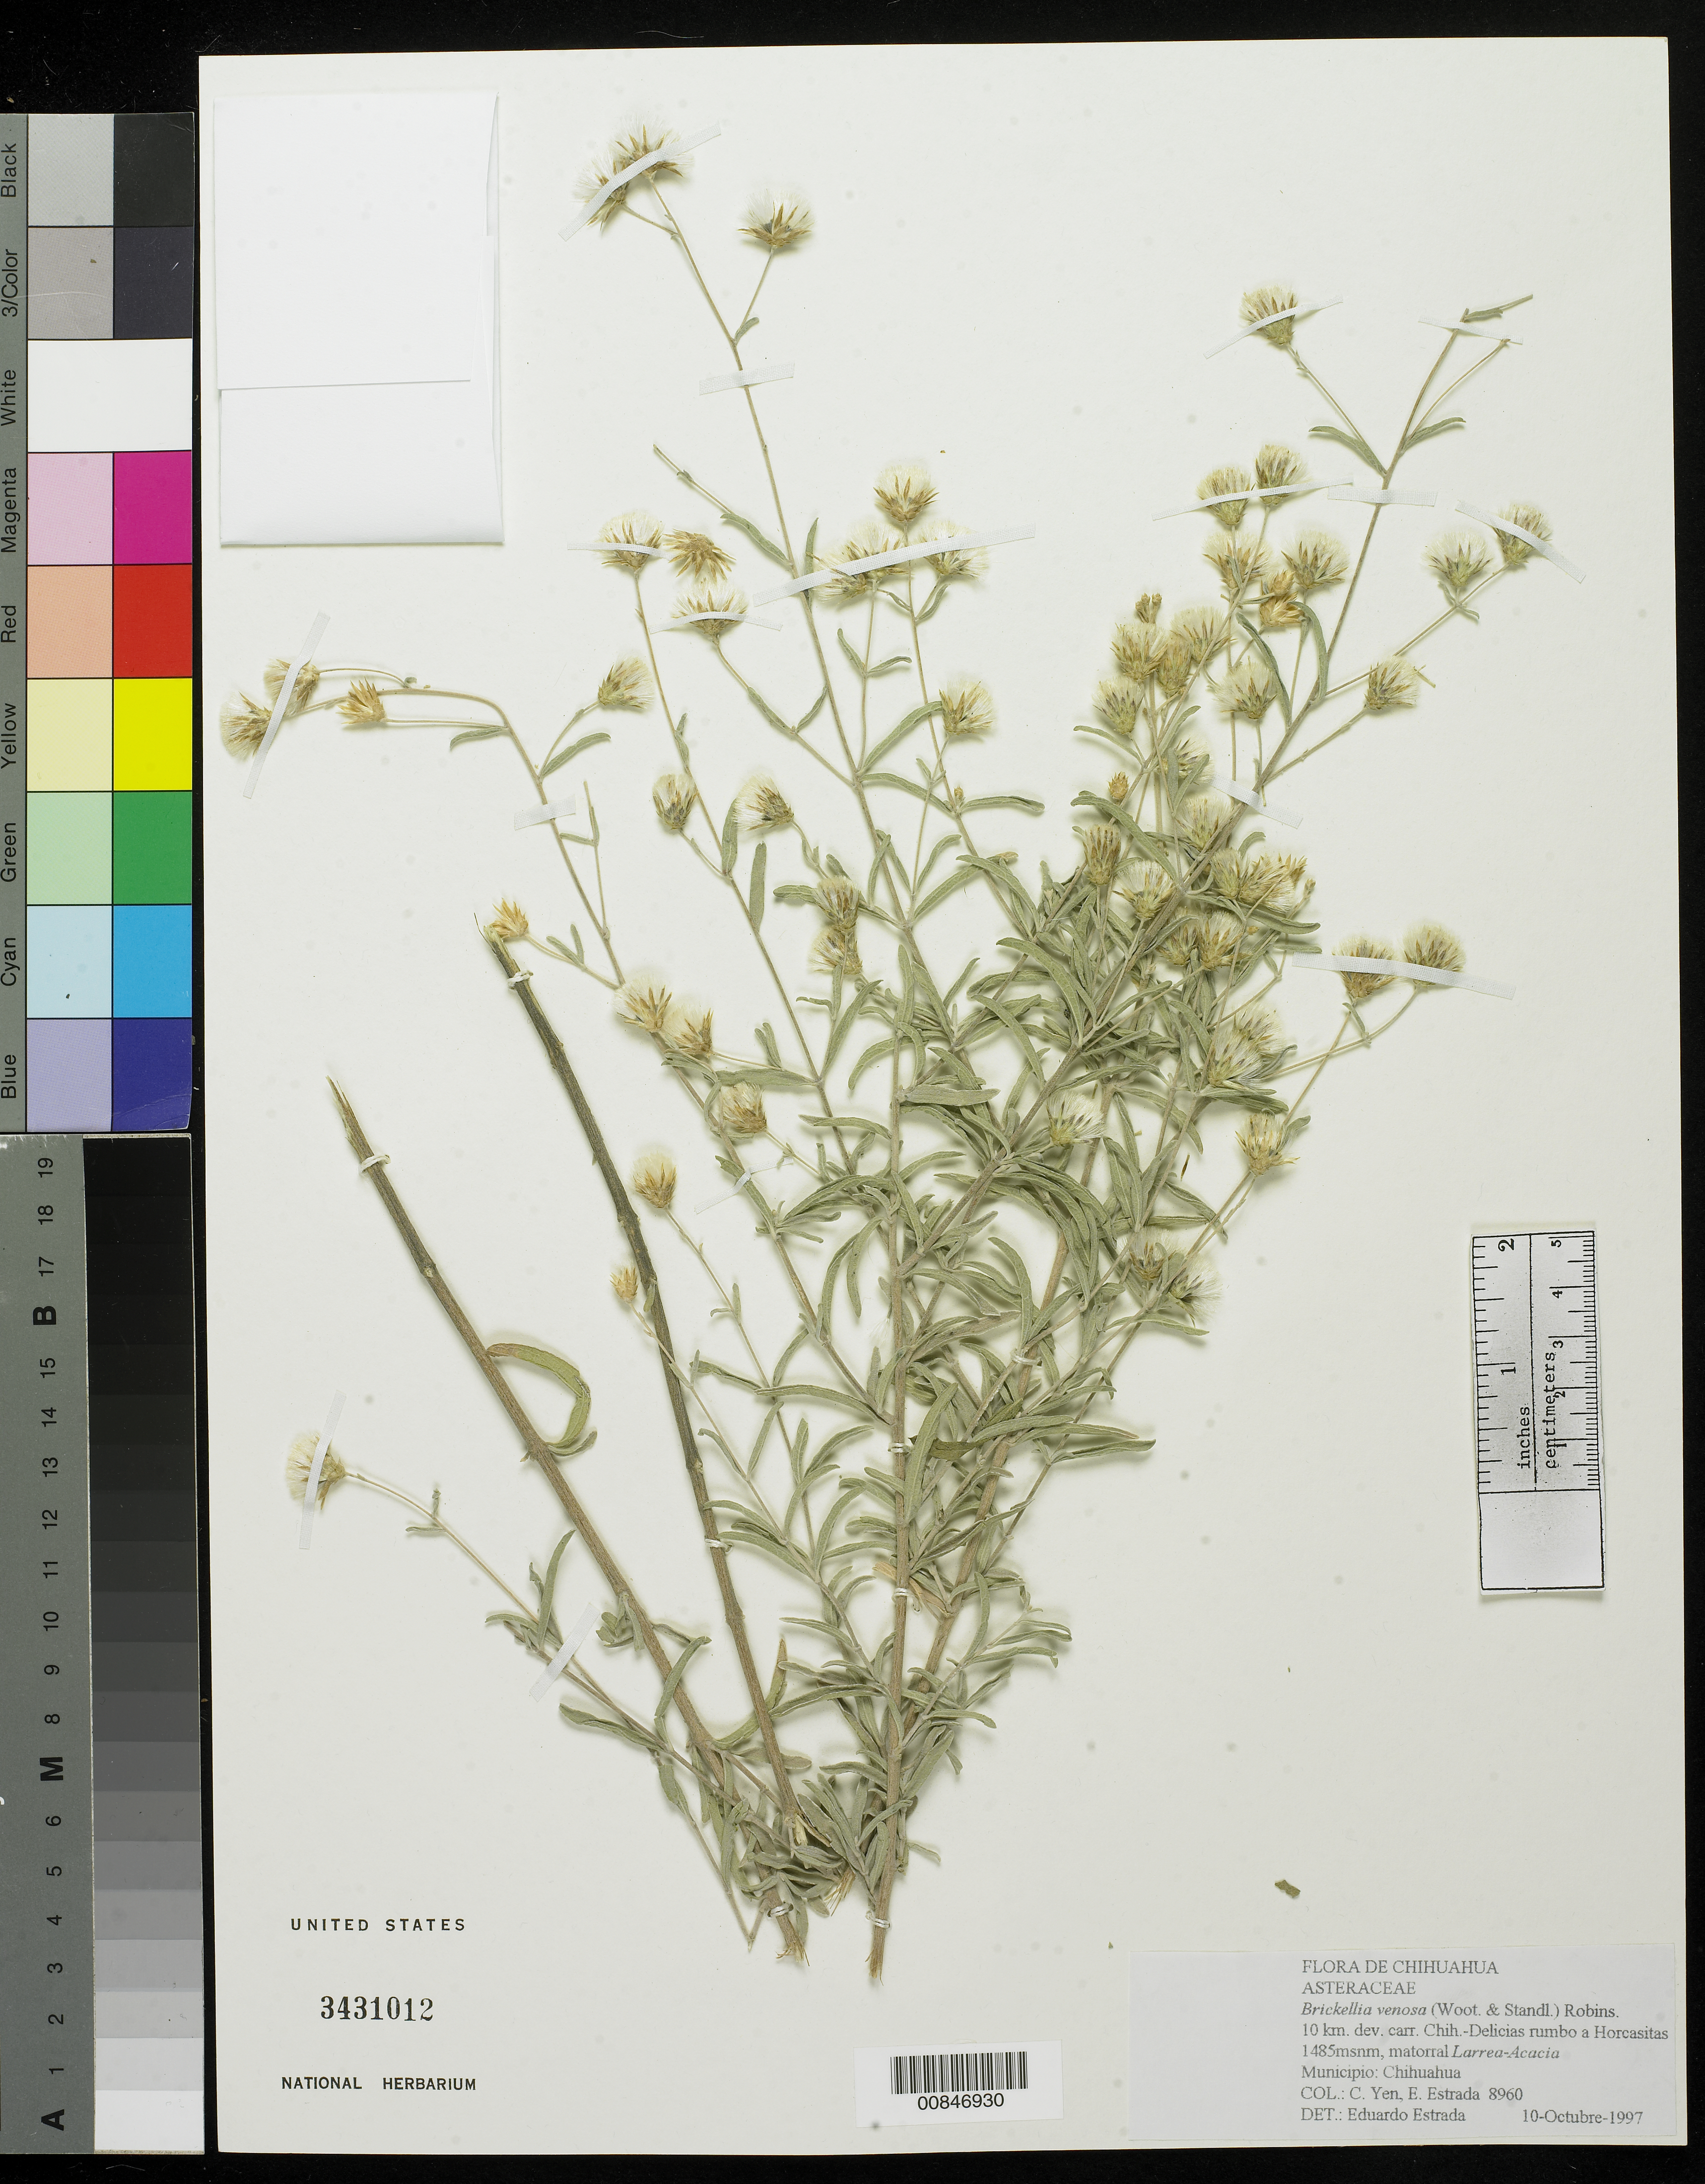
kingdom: Plantae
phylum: Tracheophyta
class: Magnoliopsida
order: Asterales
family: Asteraceae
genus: Brickellia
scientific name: Brickellia venosa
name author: (Wooton & Standl.) B.L. Rob.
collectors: Y. C. Yang & E. Estrada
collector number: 8960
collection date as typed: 10 Oct 1997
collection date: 1997-10-10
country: Mexico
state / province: Chihuahua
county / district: Chihuahua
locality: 10 km. desviación carretera Chihuahua-Delicias rumbo a Horcasitas.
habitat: Matorral Larrea-Acacia.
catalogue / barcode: US 3431012